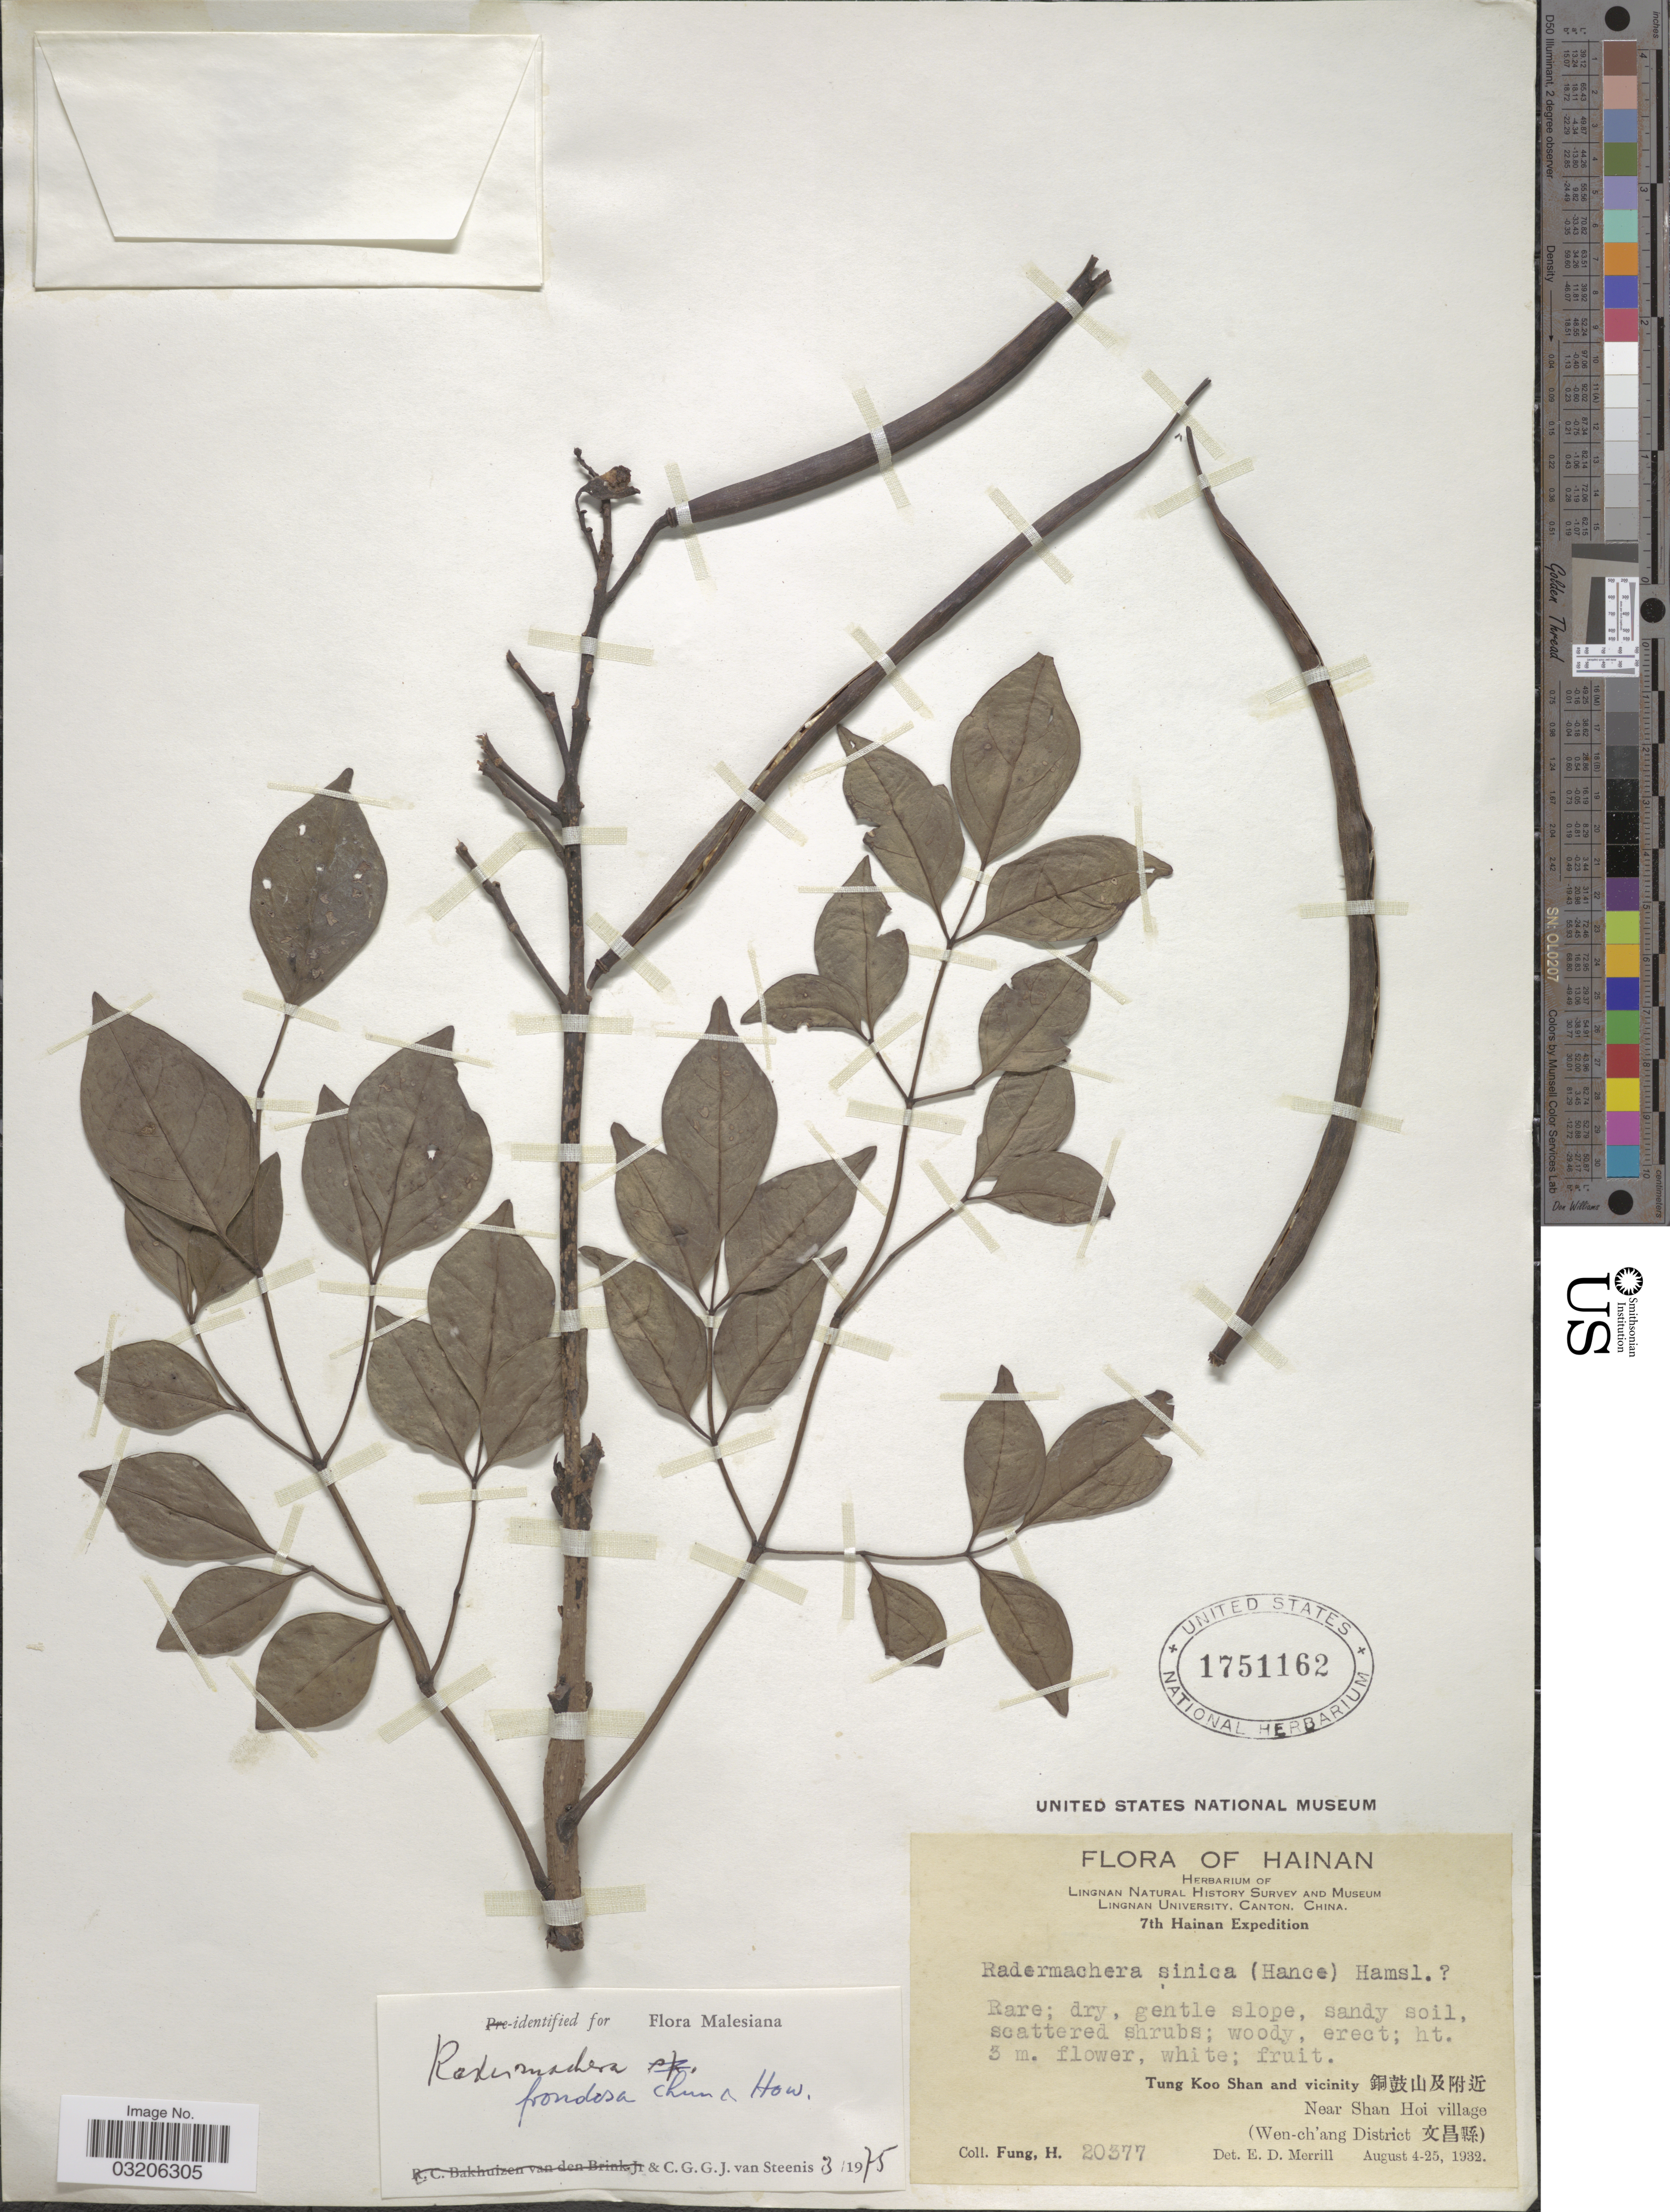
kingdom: Plantae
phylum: Tracheophyta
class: Magnoliopsida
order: Lamiales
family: Bignoniaceae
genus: Radermachera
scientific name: Radermachera frondosa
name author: Chun & F.C. How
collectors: H. Fung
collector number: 20377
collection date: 1932-08-04/1932-08-25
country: China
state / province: Hainan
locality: Tung Koo Shan and vicinity, X. Near Shan Hoi village. (Wen-ch'ang District, X).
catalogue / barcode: US 1751162